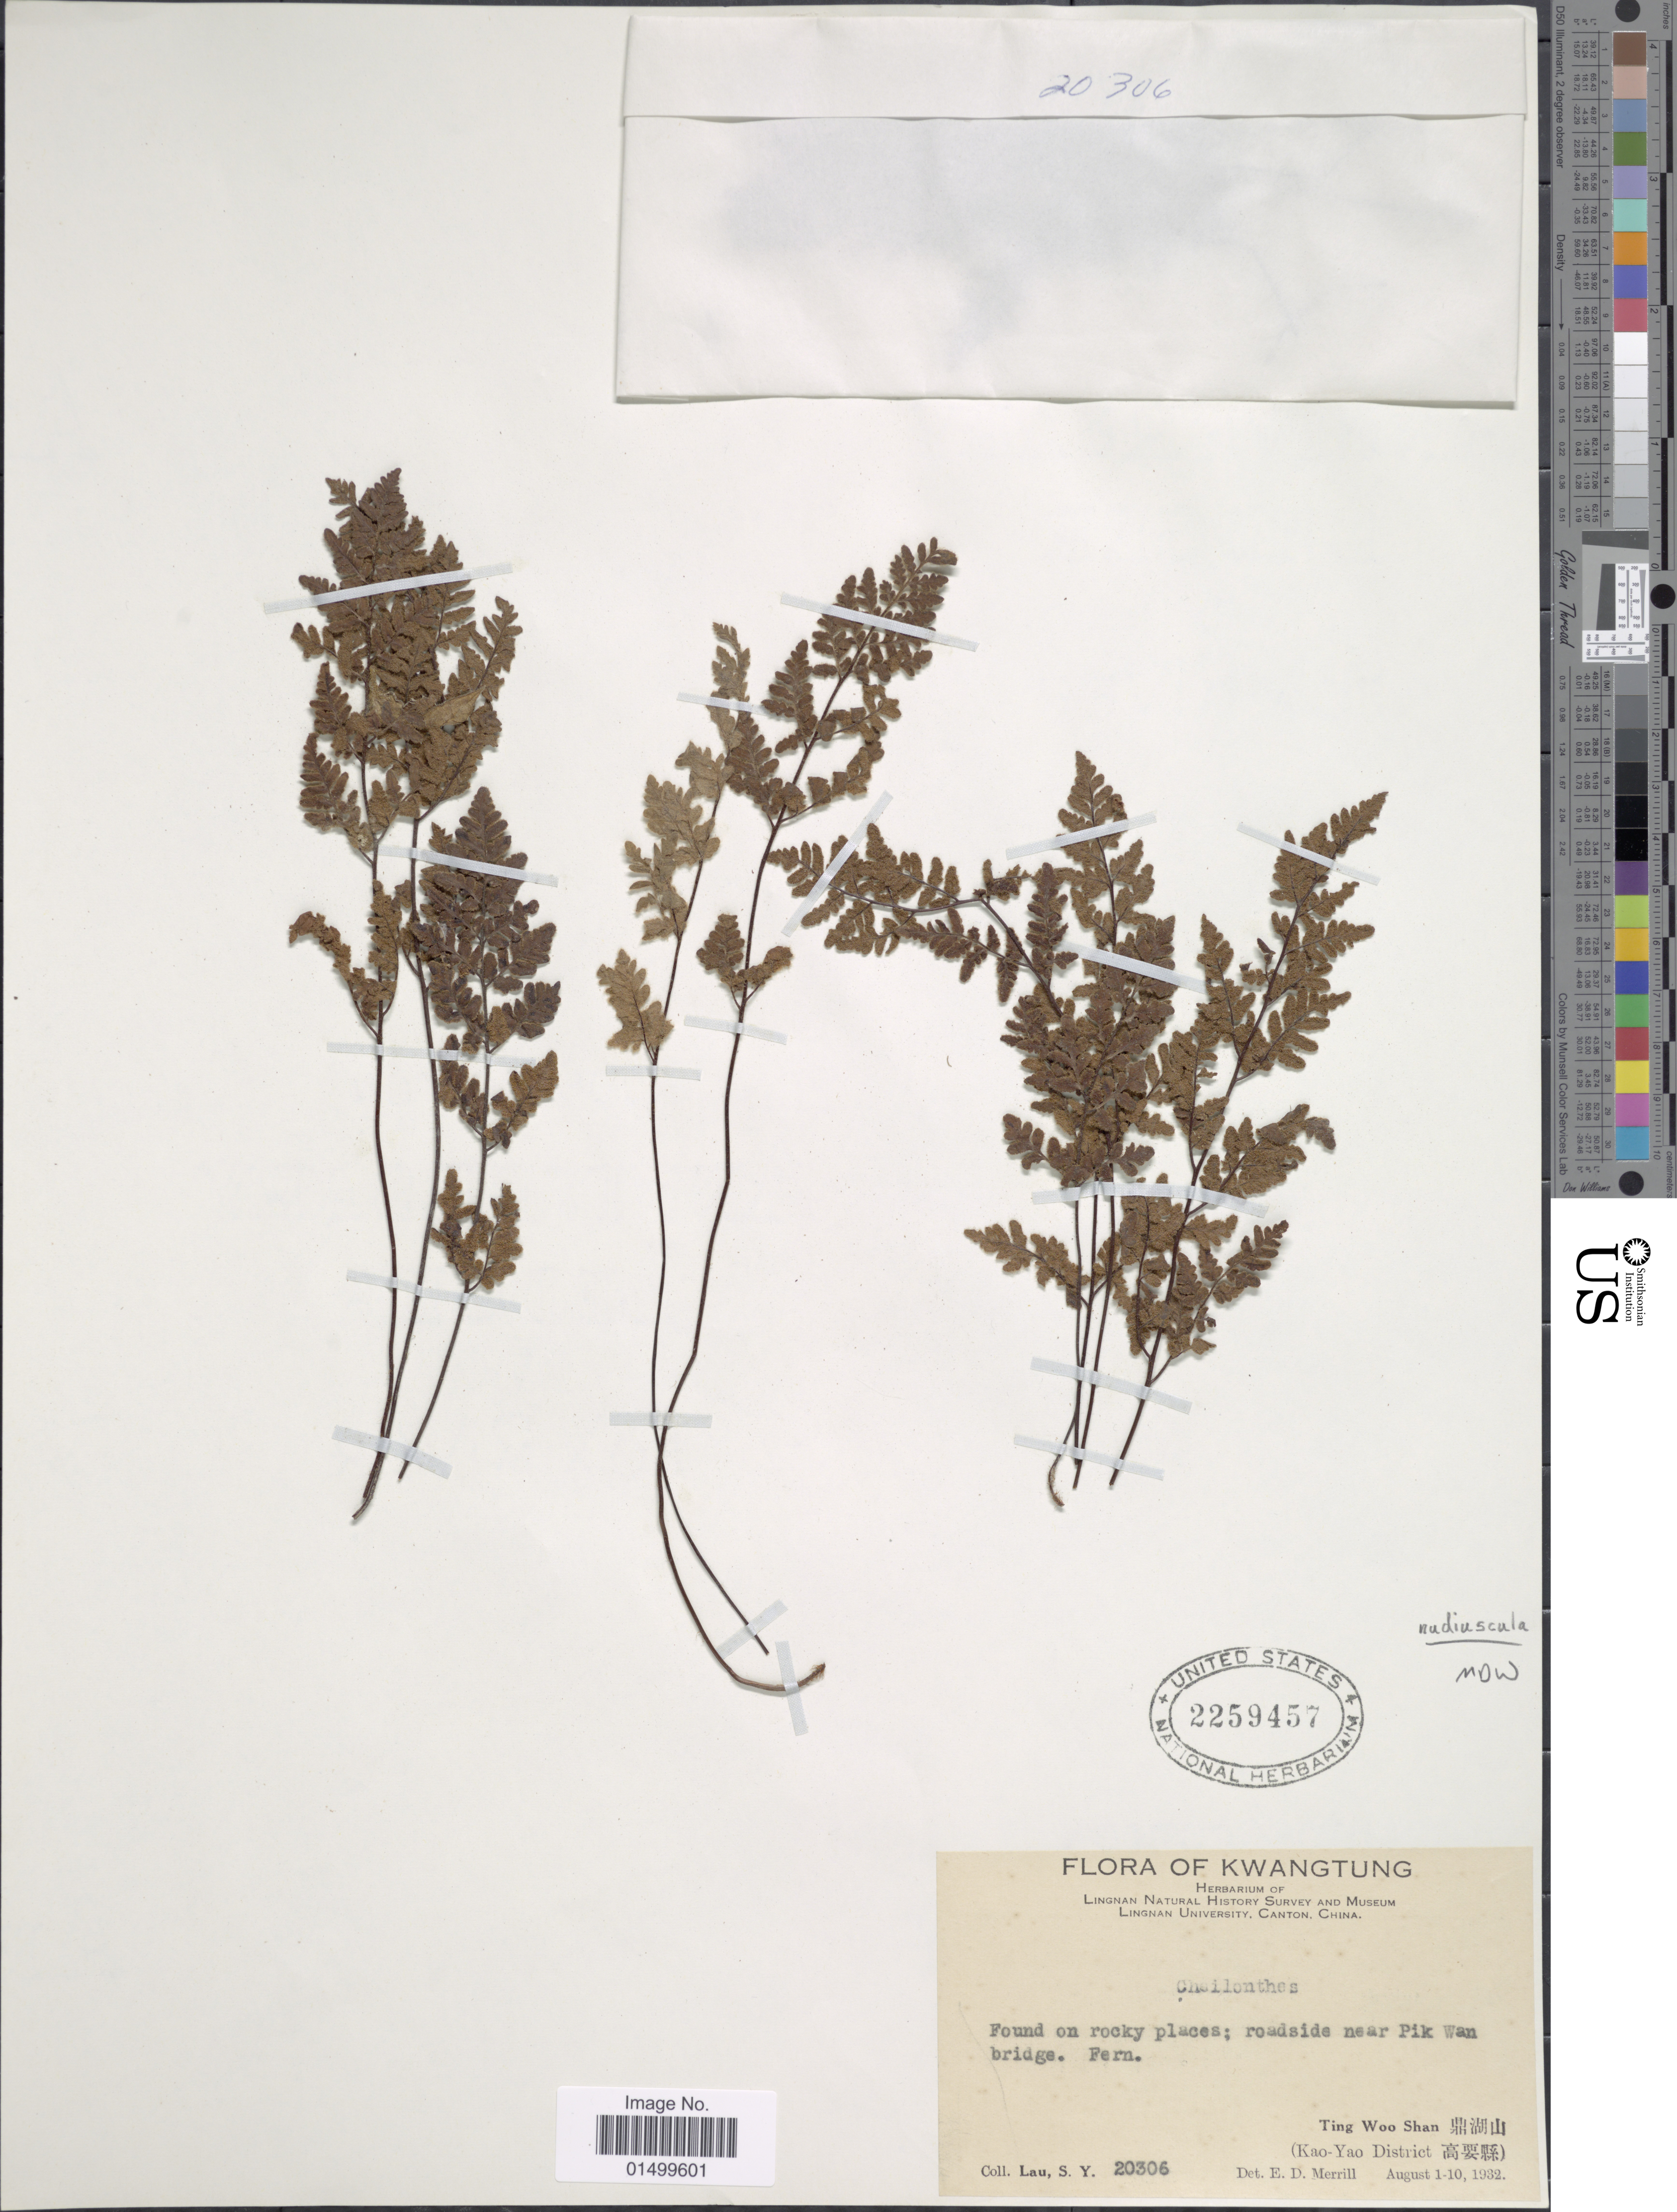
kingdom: Plantae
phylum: Tracheophyta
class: Polypodiopsida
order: Polypodiales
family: Pteridaceae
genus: Cheilanthes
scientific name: Cheilanthes nudiuscula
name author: (R. Br.) T. Moore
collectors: S. Y. Lau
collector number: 20306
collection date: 1932-08-01/1932-08-10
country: China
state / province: Guangdong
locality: Kwangtung. Found on rocky places; roadside near Pik Wan bridge. Fern. Ting Woo Shan (Kao-Yao District)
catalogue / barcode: US 2259457